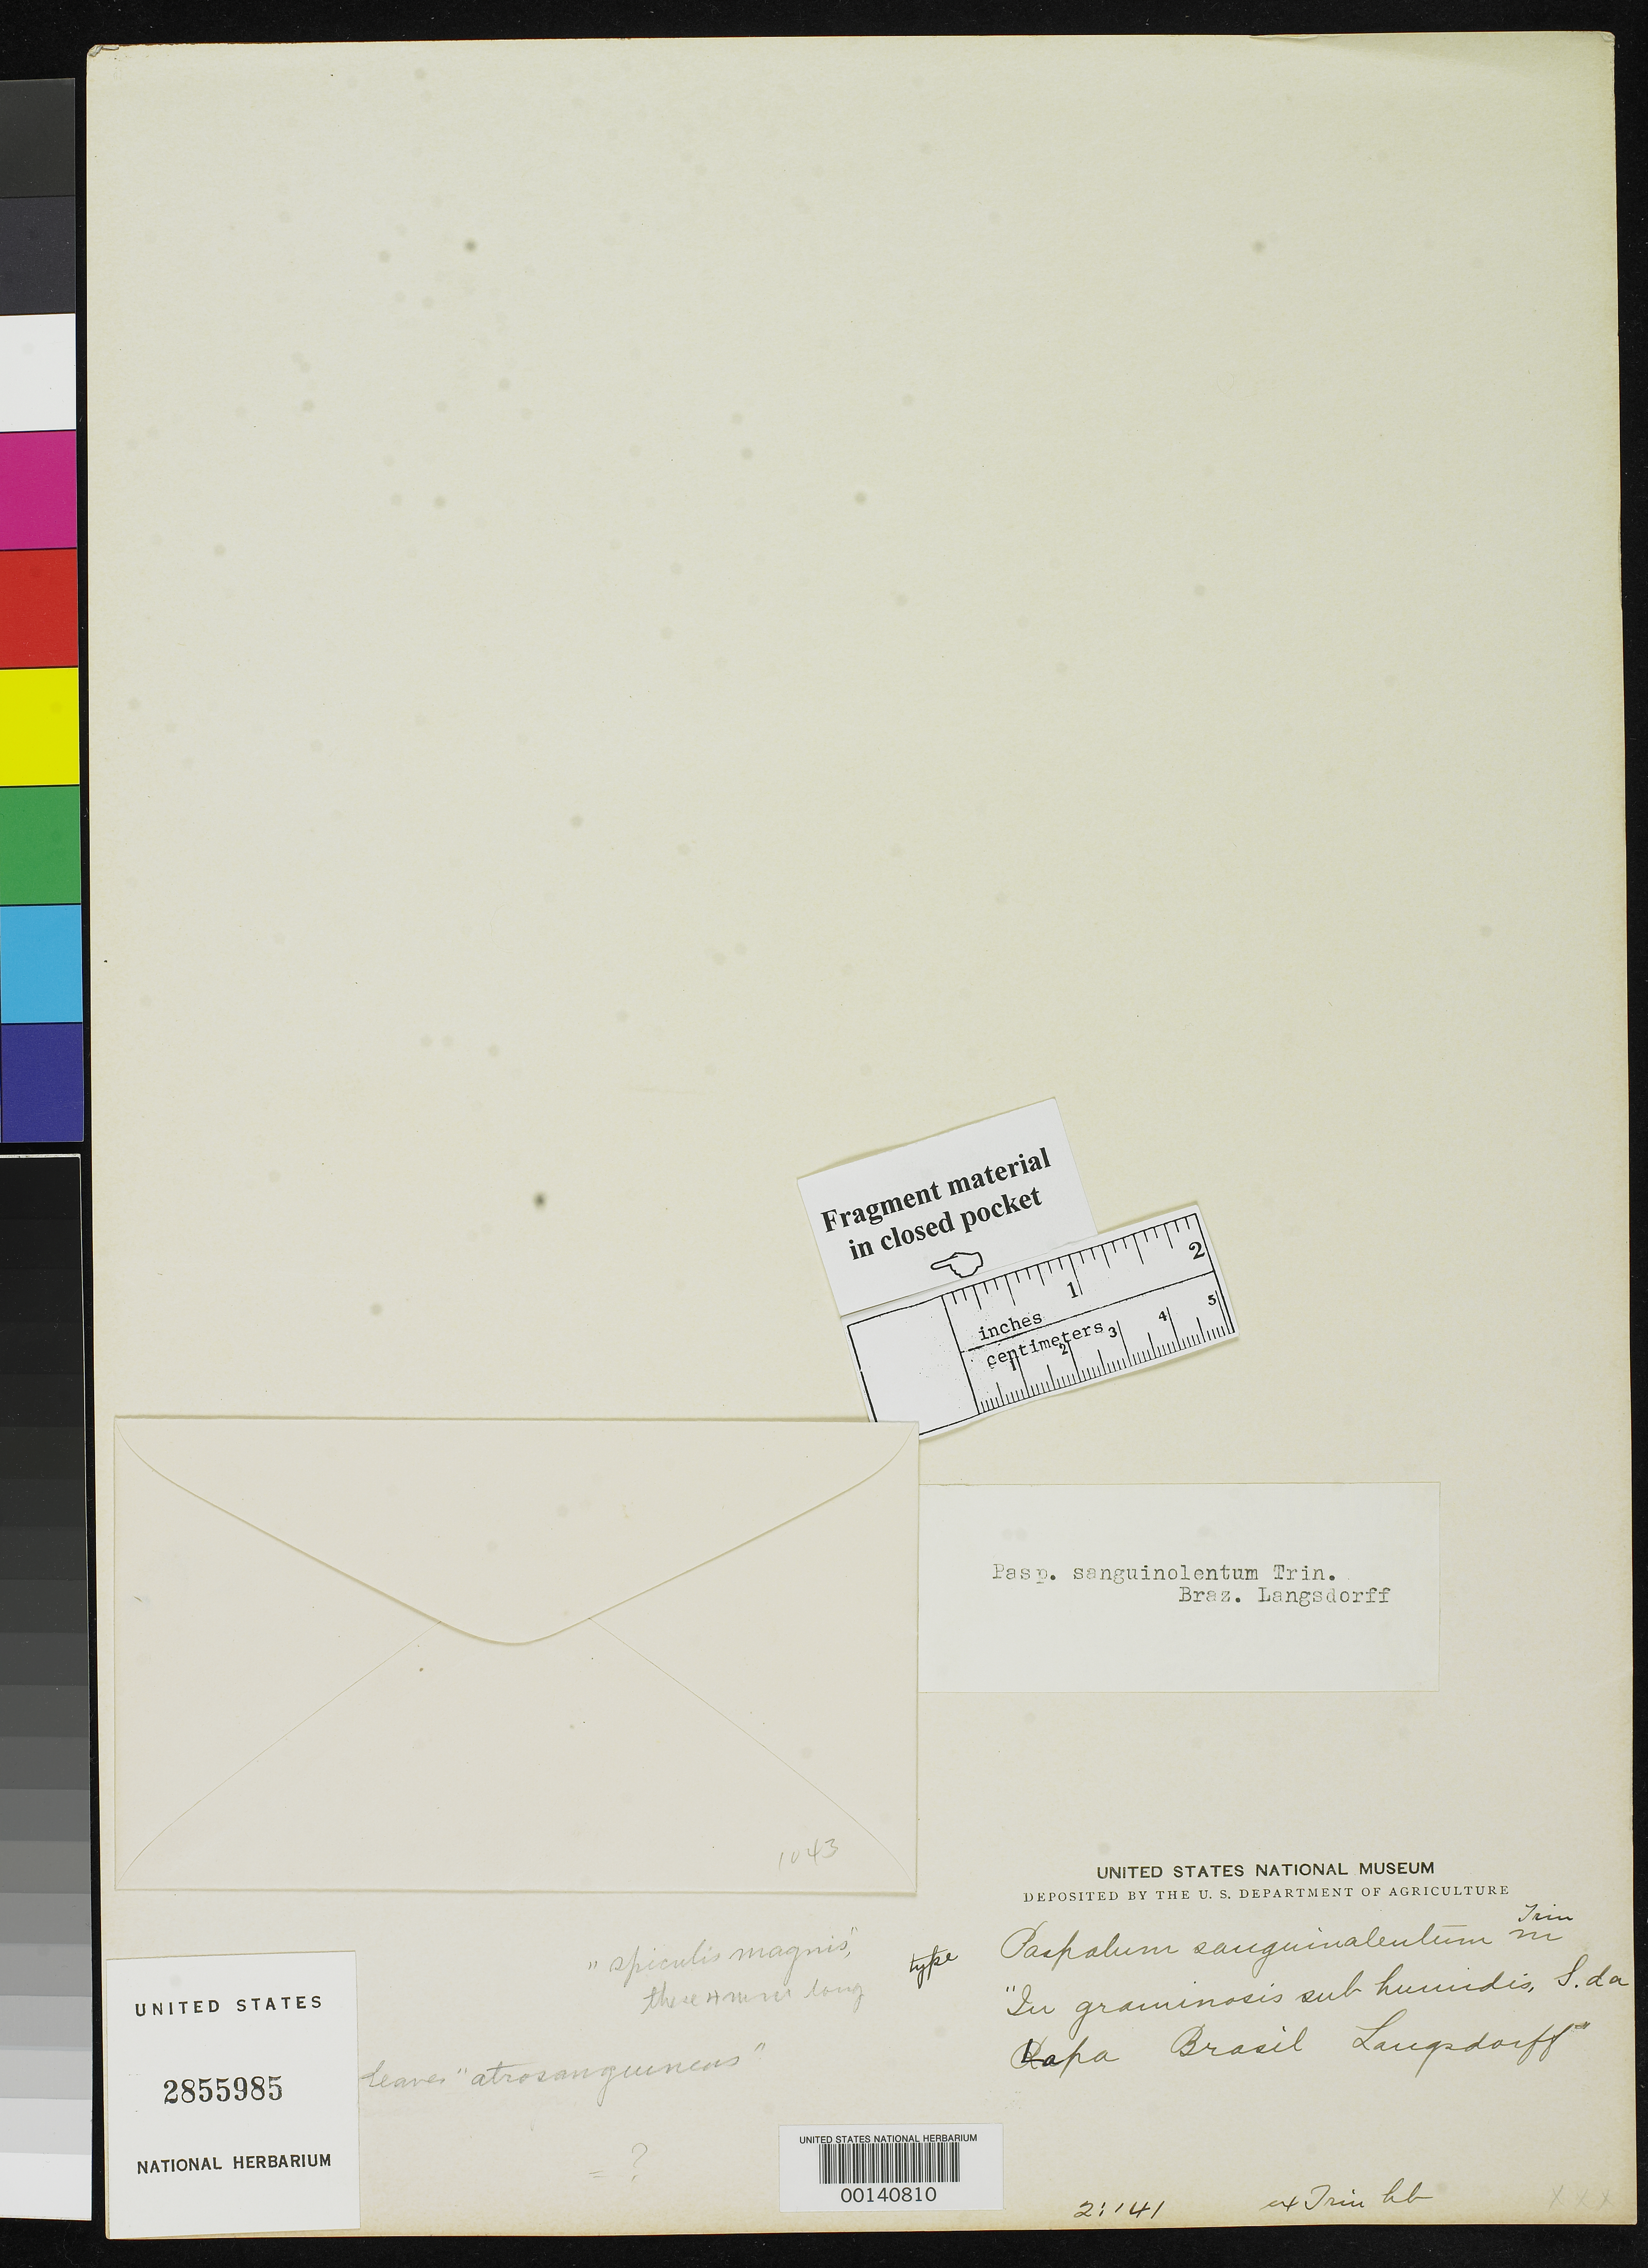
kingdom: Plantae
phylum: Tracheophyta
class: Liliopsida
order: Poales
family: Poaceae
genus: Paspalum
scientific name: Paspalum sanguineolentum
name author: Trin.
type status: Type Fragment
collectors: G. H. von Langsdorff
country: Brazil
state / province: Minas Gerais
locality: Serra da Lapa.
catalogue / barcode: US 2855985